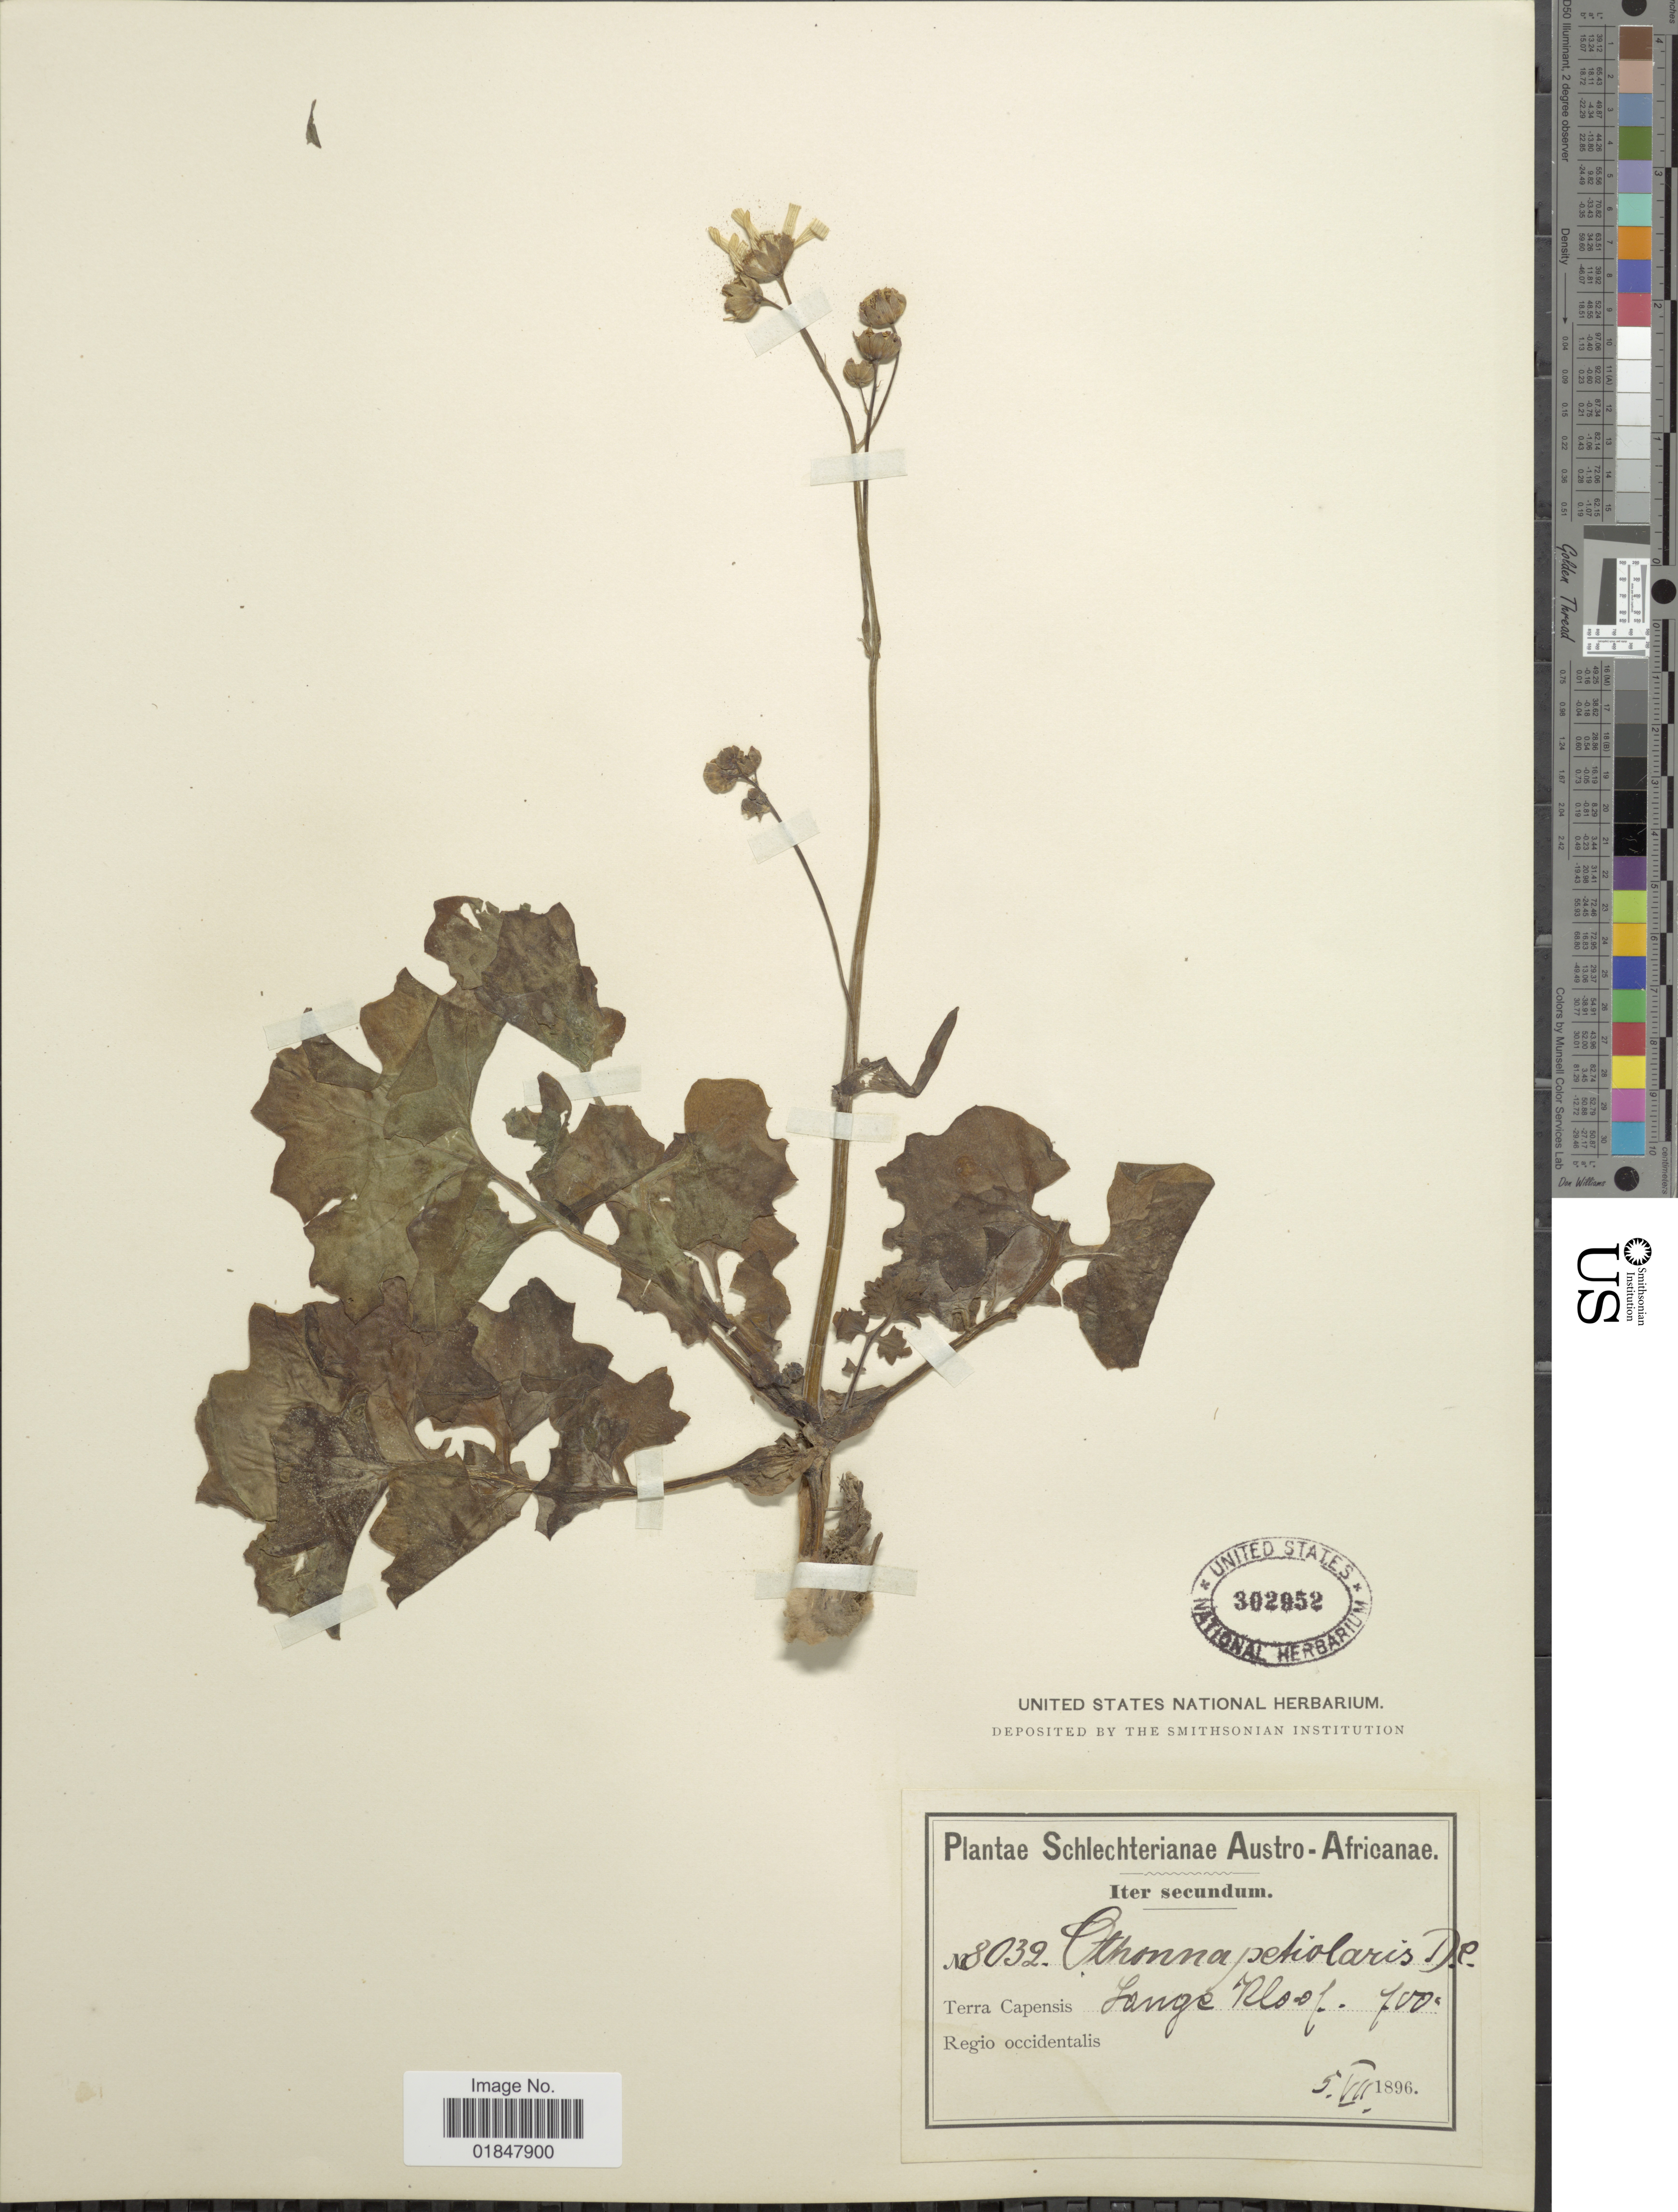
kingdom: Plantae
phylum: Tracheophyta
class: Magnoliopsida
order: Asterales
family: Asteraceae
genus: Othonna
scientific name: Othonna petiolaris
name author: DC.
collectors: Schlechter, --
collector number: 8032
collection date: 1896-07-05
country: South Africa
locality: Austro-Africanae, Terra Capensis, Lange Kloof, Regio occidentalis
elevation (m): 213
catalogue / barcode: US 302952